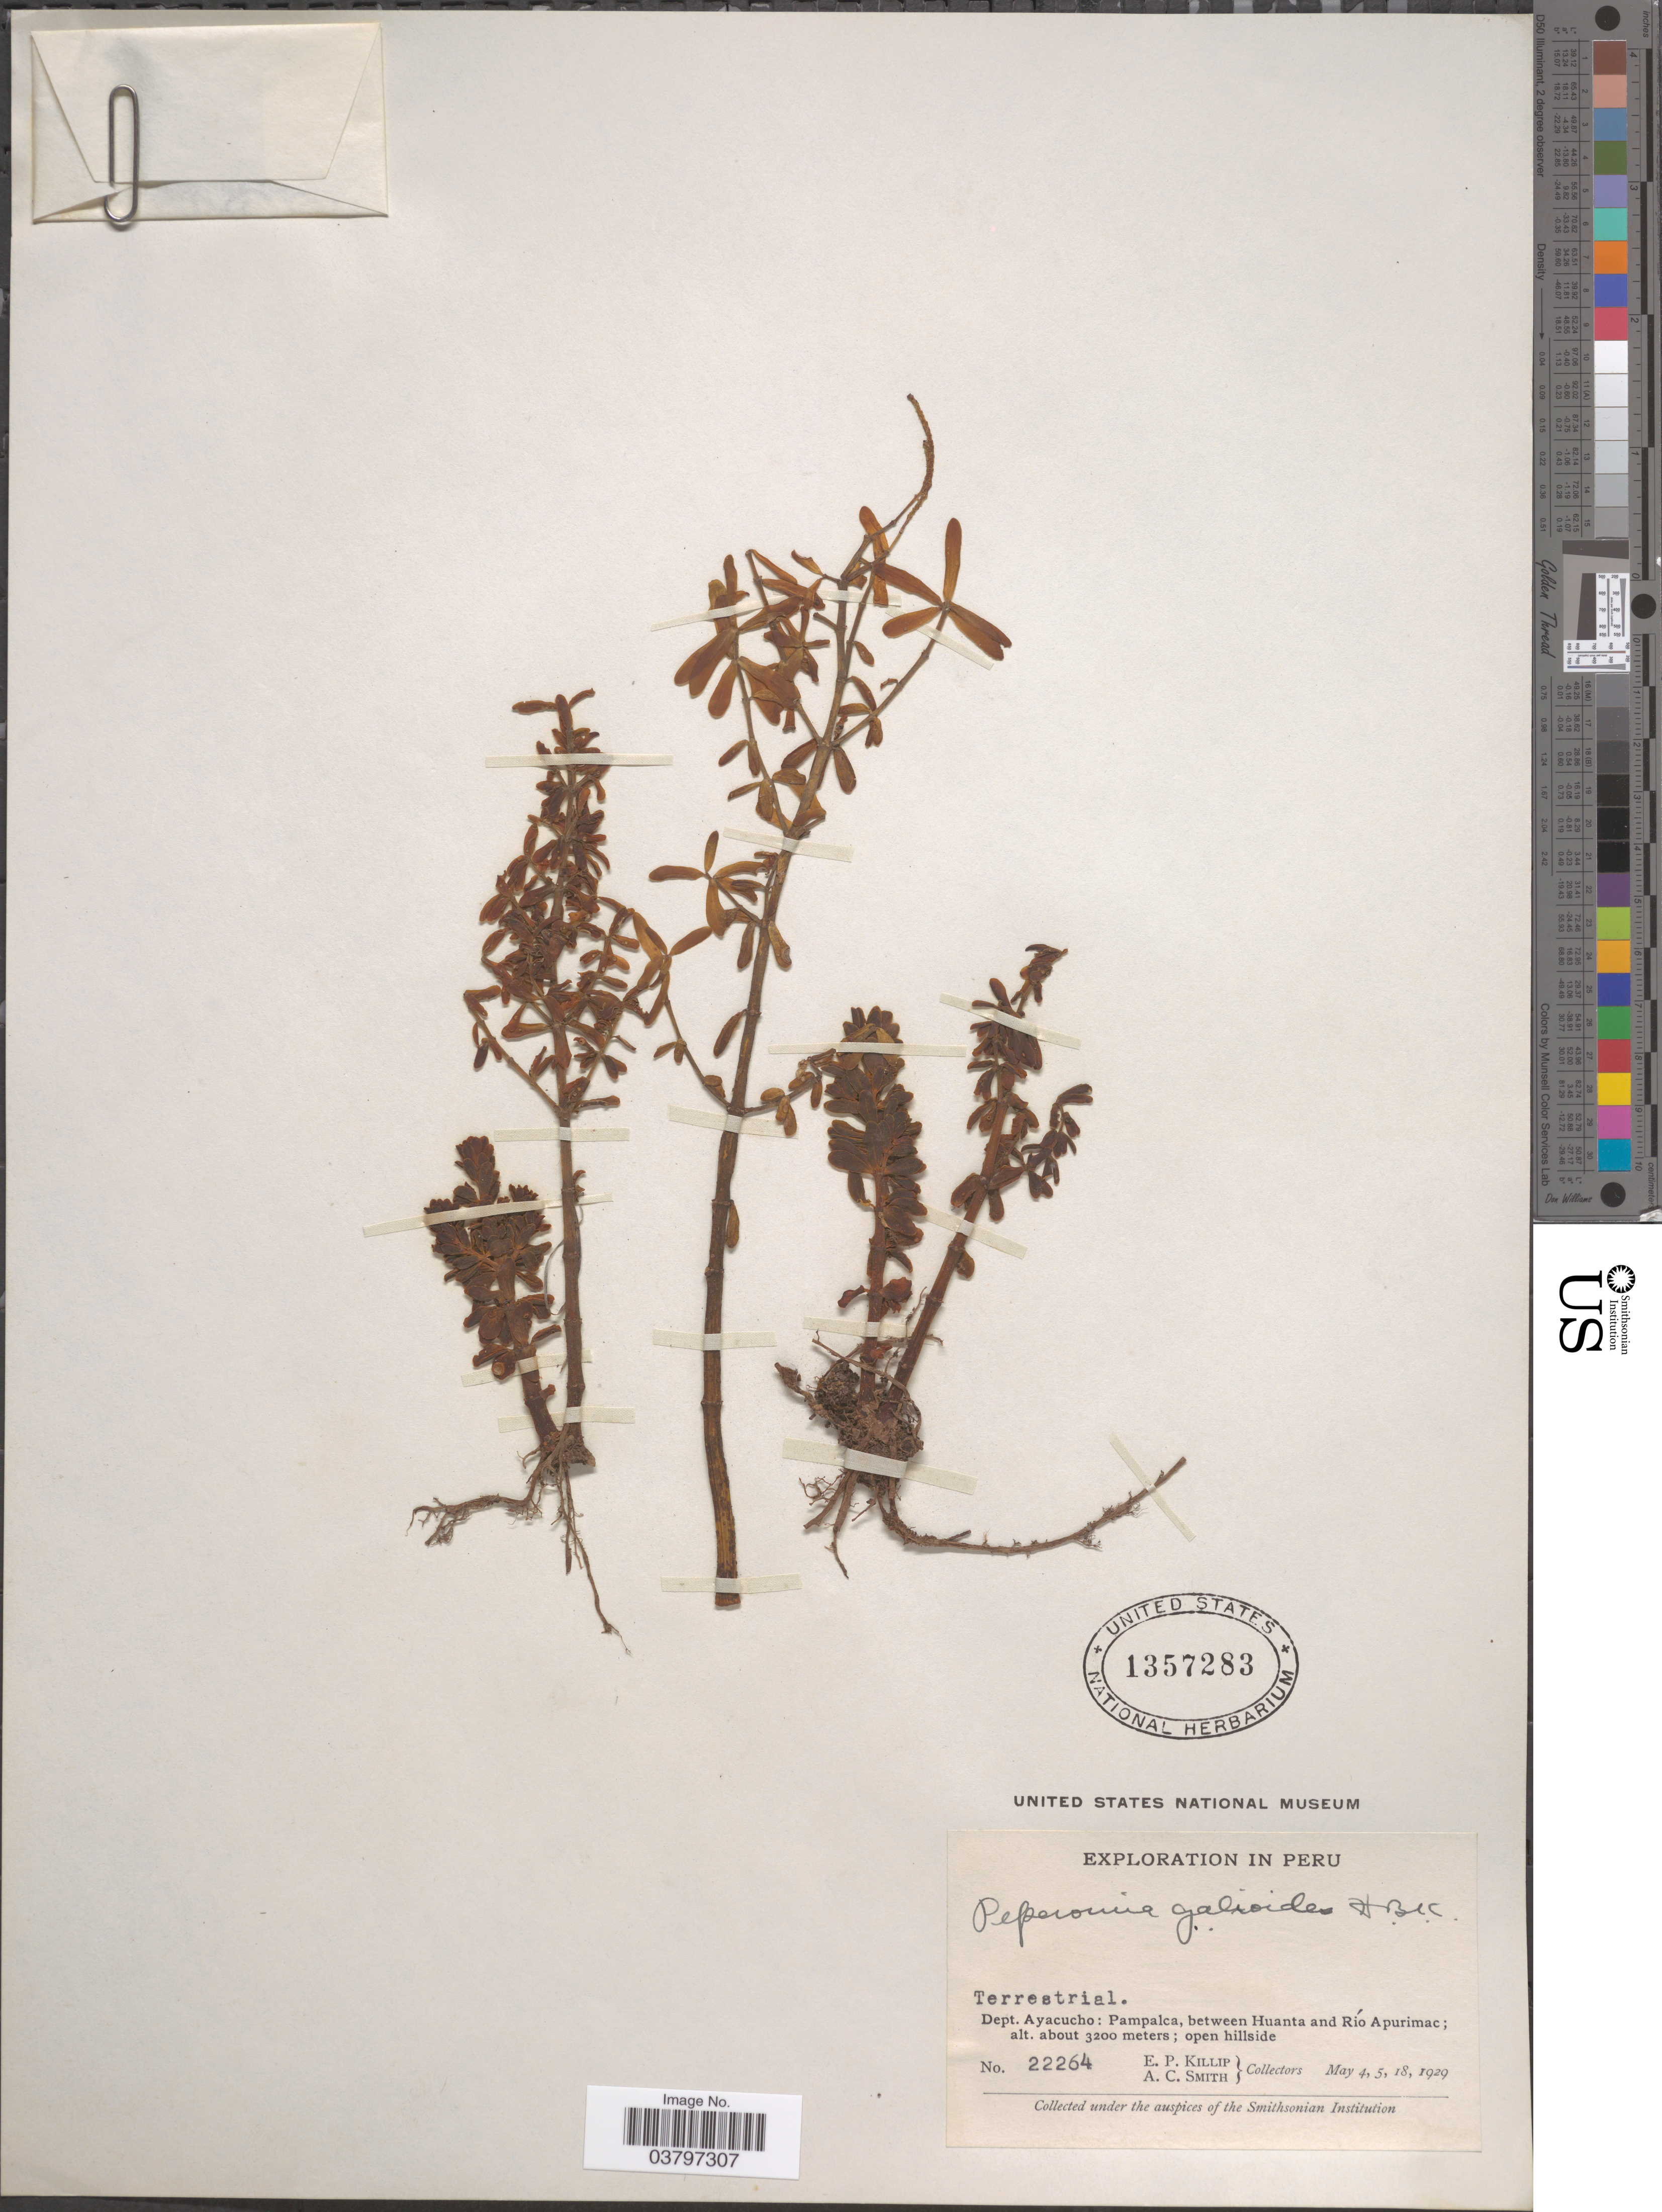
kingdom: Plantae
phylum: Tracheophyta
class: Magnoliopsida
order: Piperales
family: Piperaceae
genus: Peperomia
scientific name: Peperomia galioides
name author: Kunth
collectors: E. P. Killip & A. C. Smith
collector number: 22264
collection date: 1929-05-04/1929-05-18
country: Peru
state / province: Ayacucho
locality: Dept. Ayacucho: Pampalca, between Huanta and Río Apurimac.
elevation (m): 3200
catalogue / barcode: US 1357283